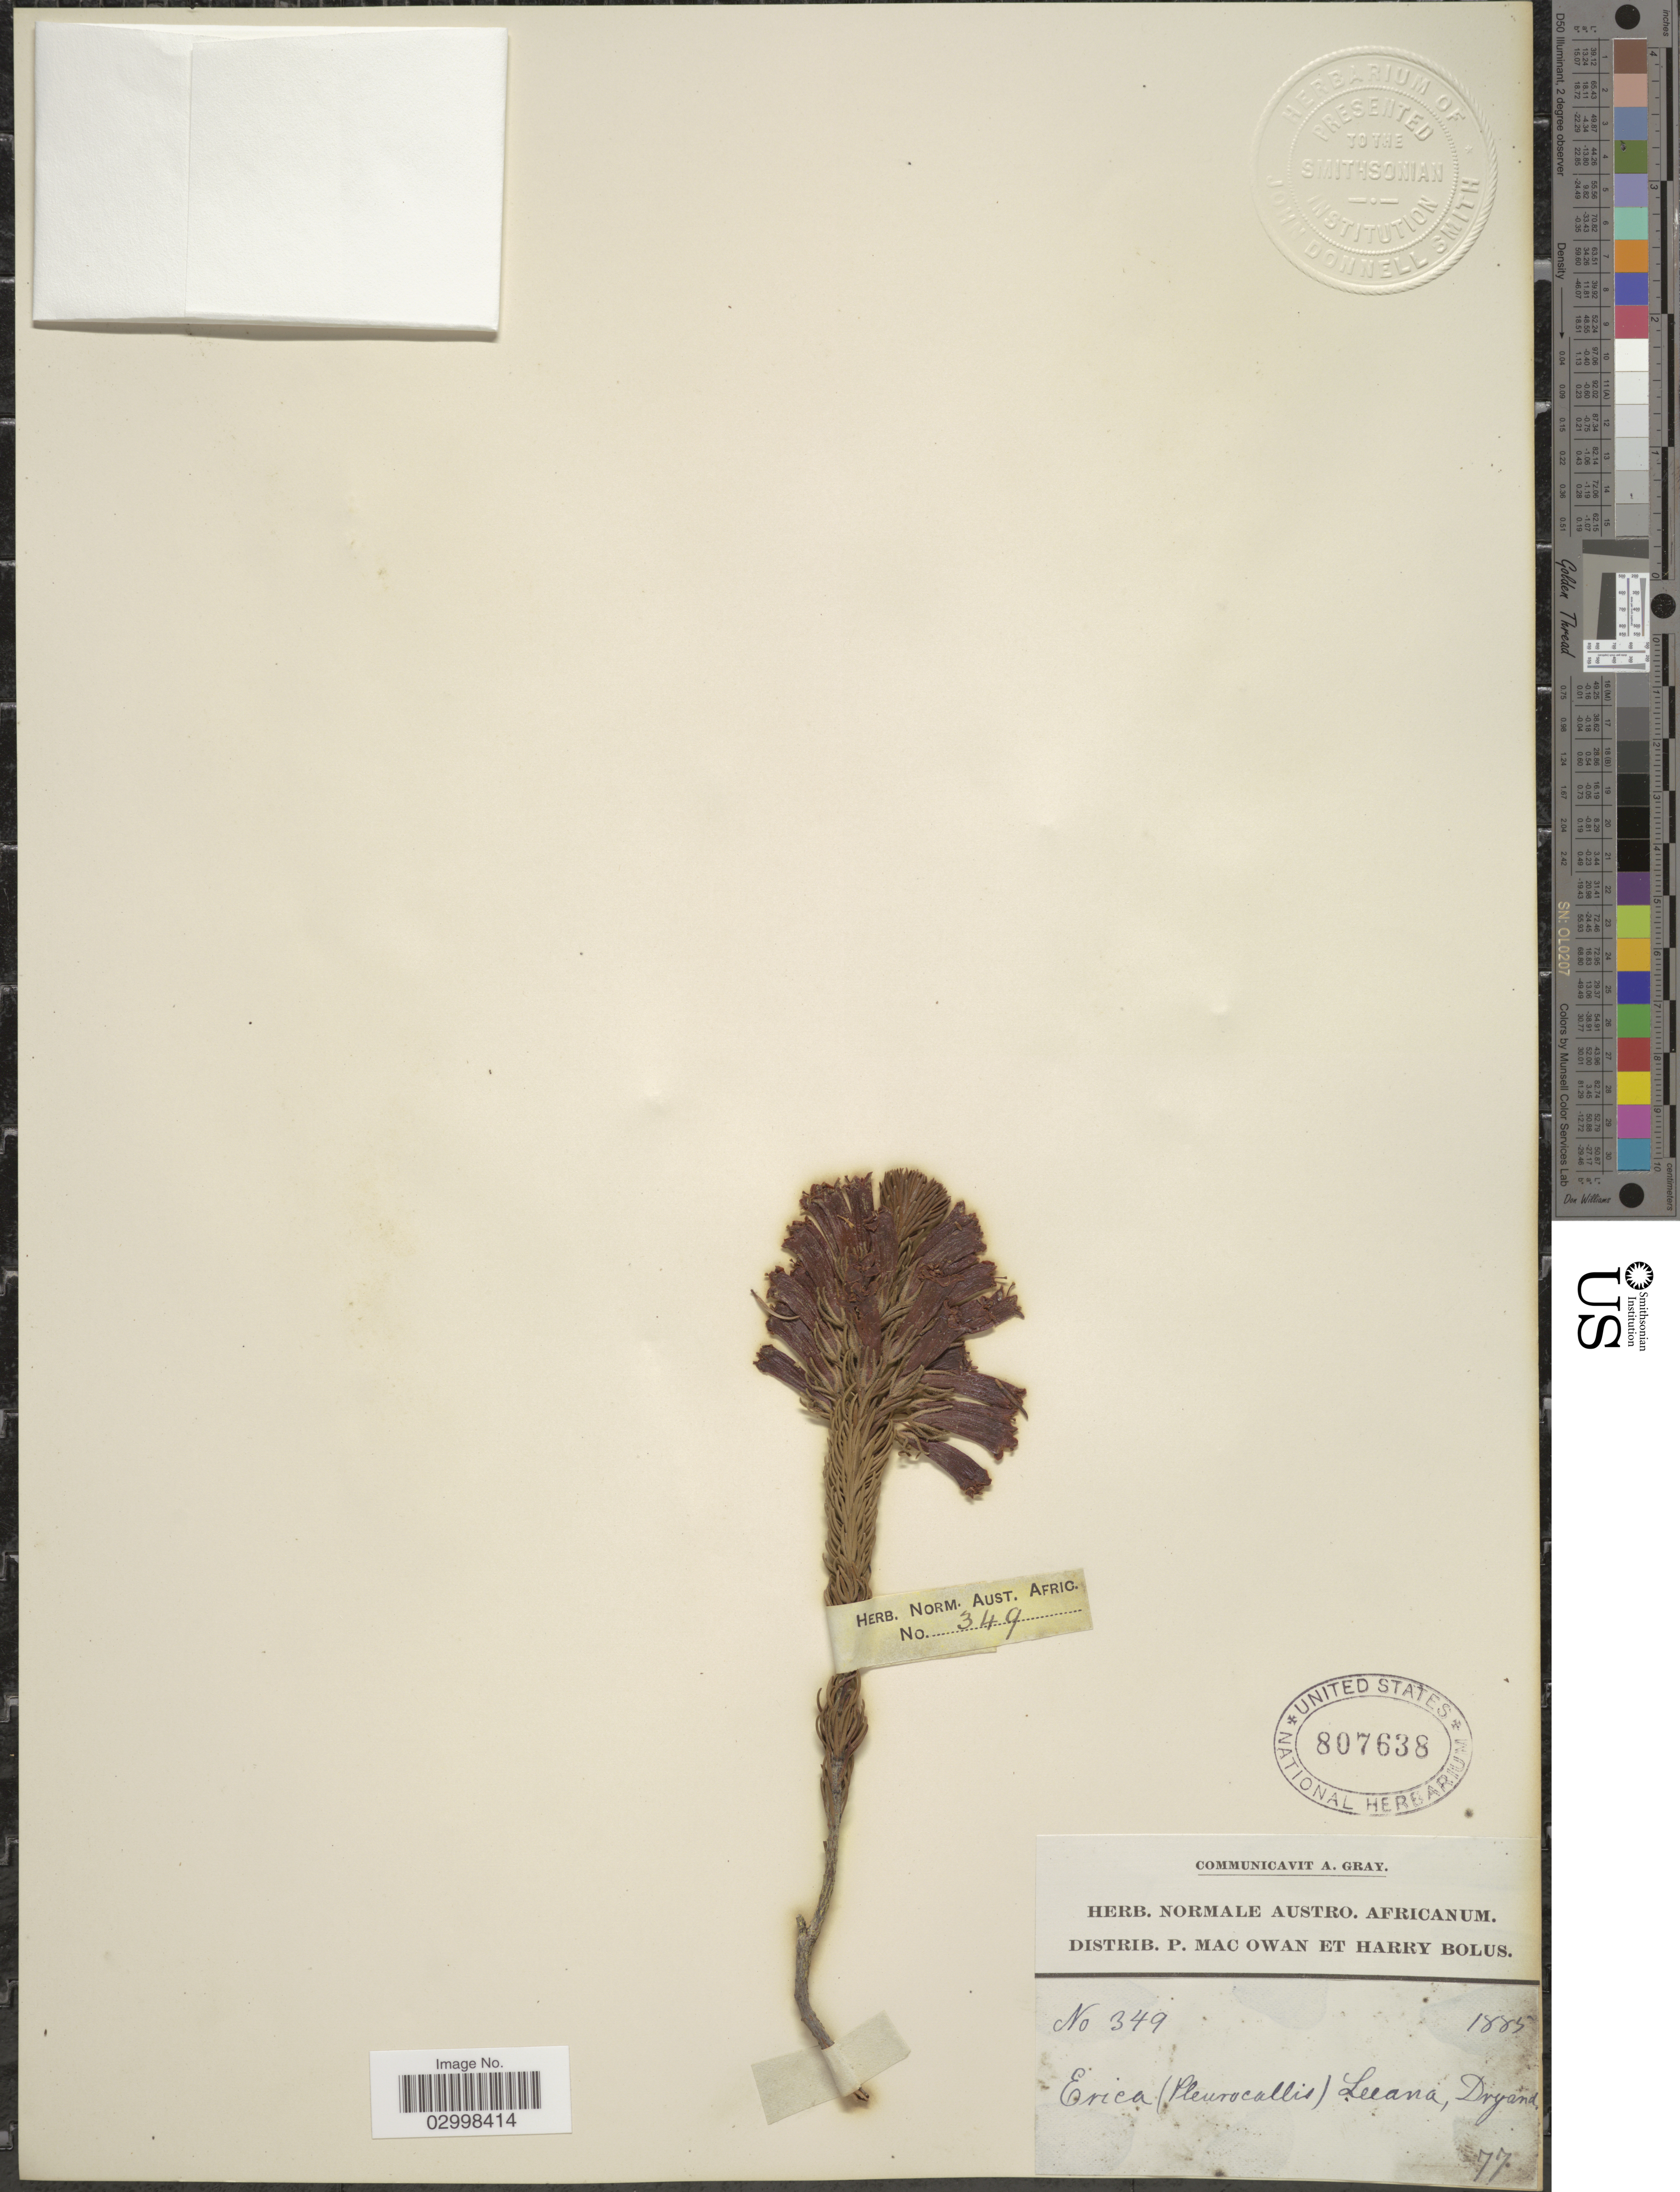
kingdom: Plantae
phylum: Tracheophyta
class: Magnoliopsida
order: Ericales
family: Ericaceae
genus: Erica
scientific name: Erica leeana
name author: W.T. Aiton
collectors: P. MacOwan & H. Bolus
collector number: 349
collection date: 1885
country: South Africa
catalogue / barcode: US 807638